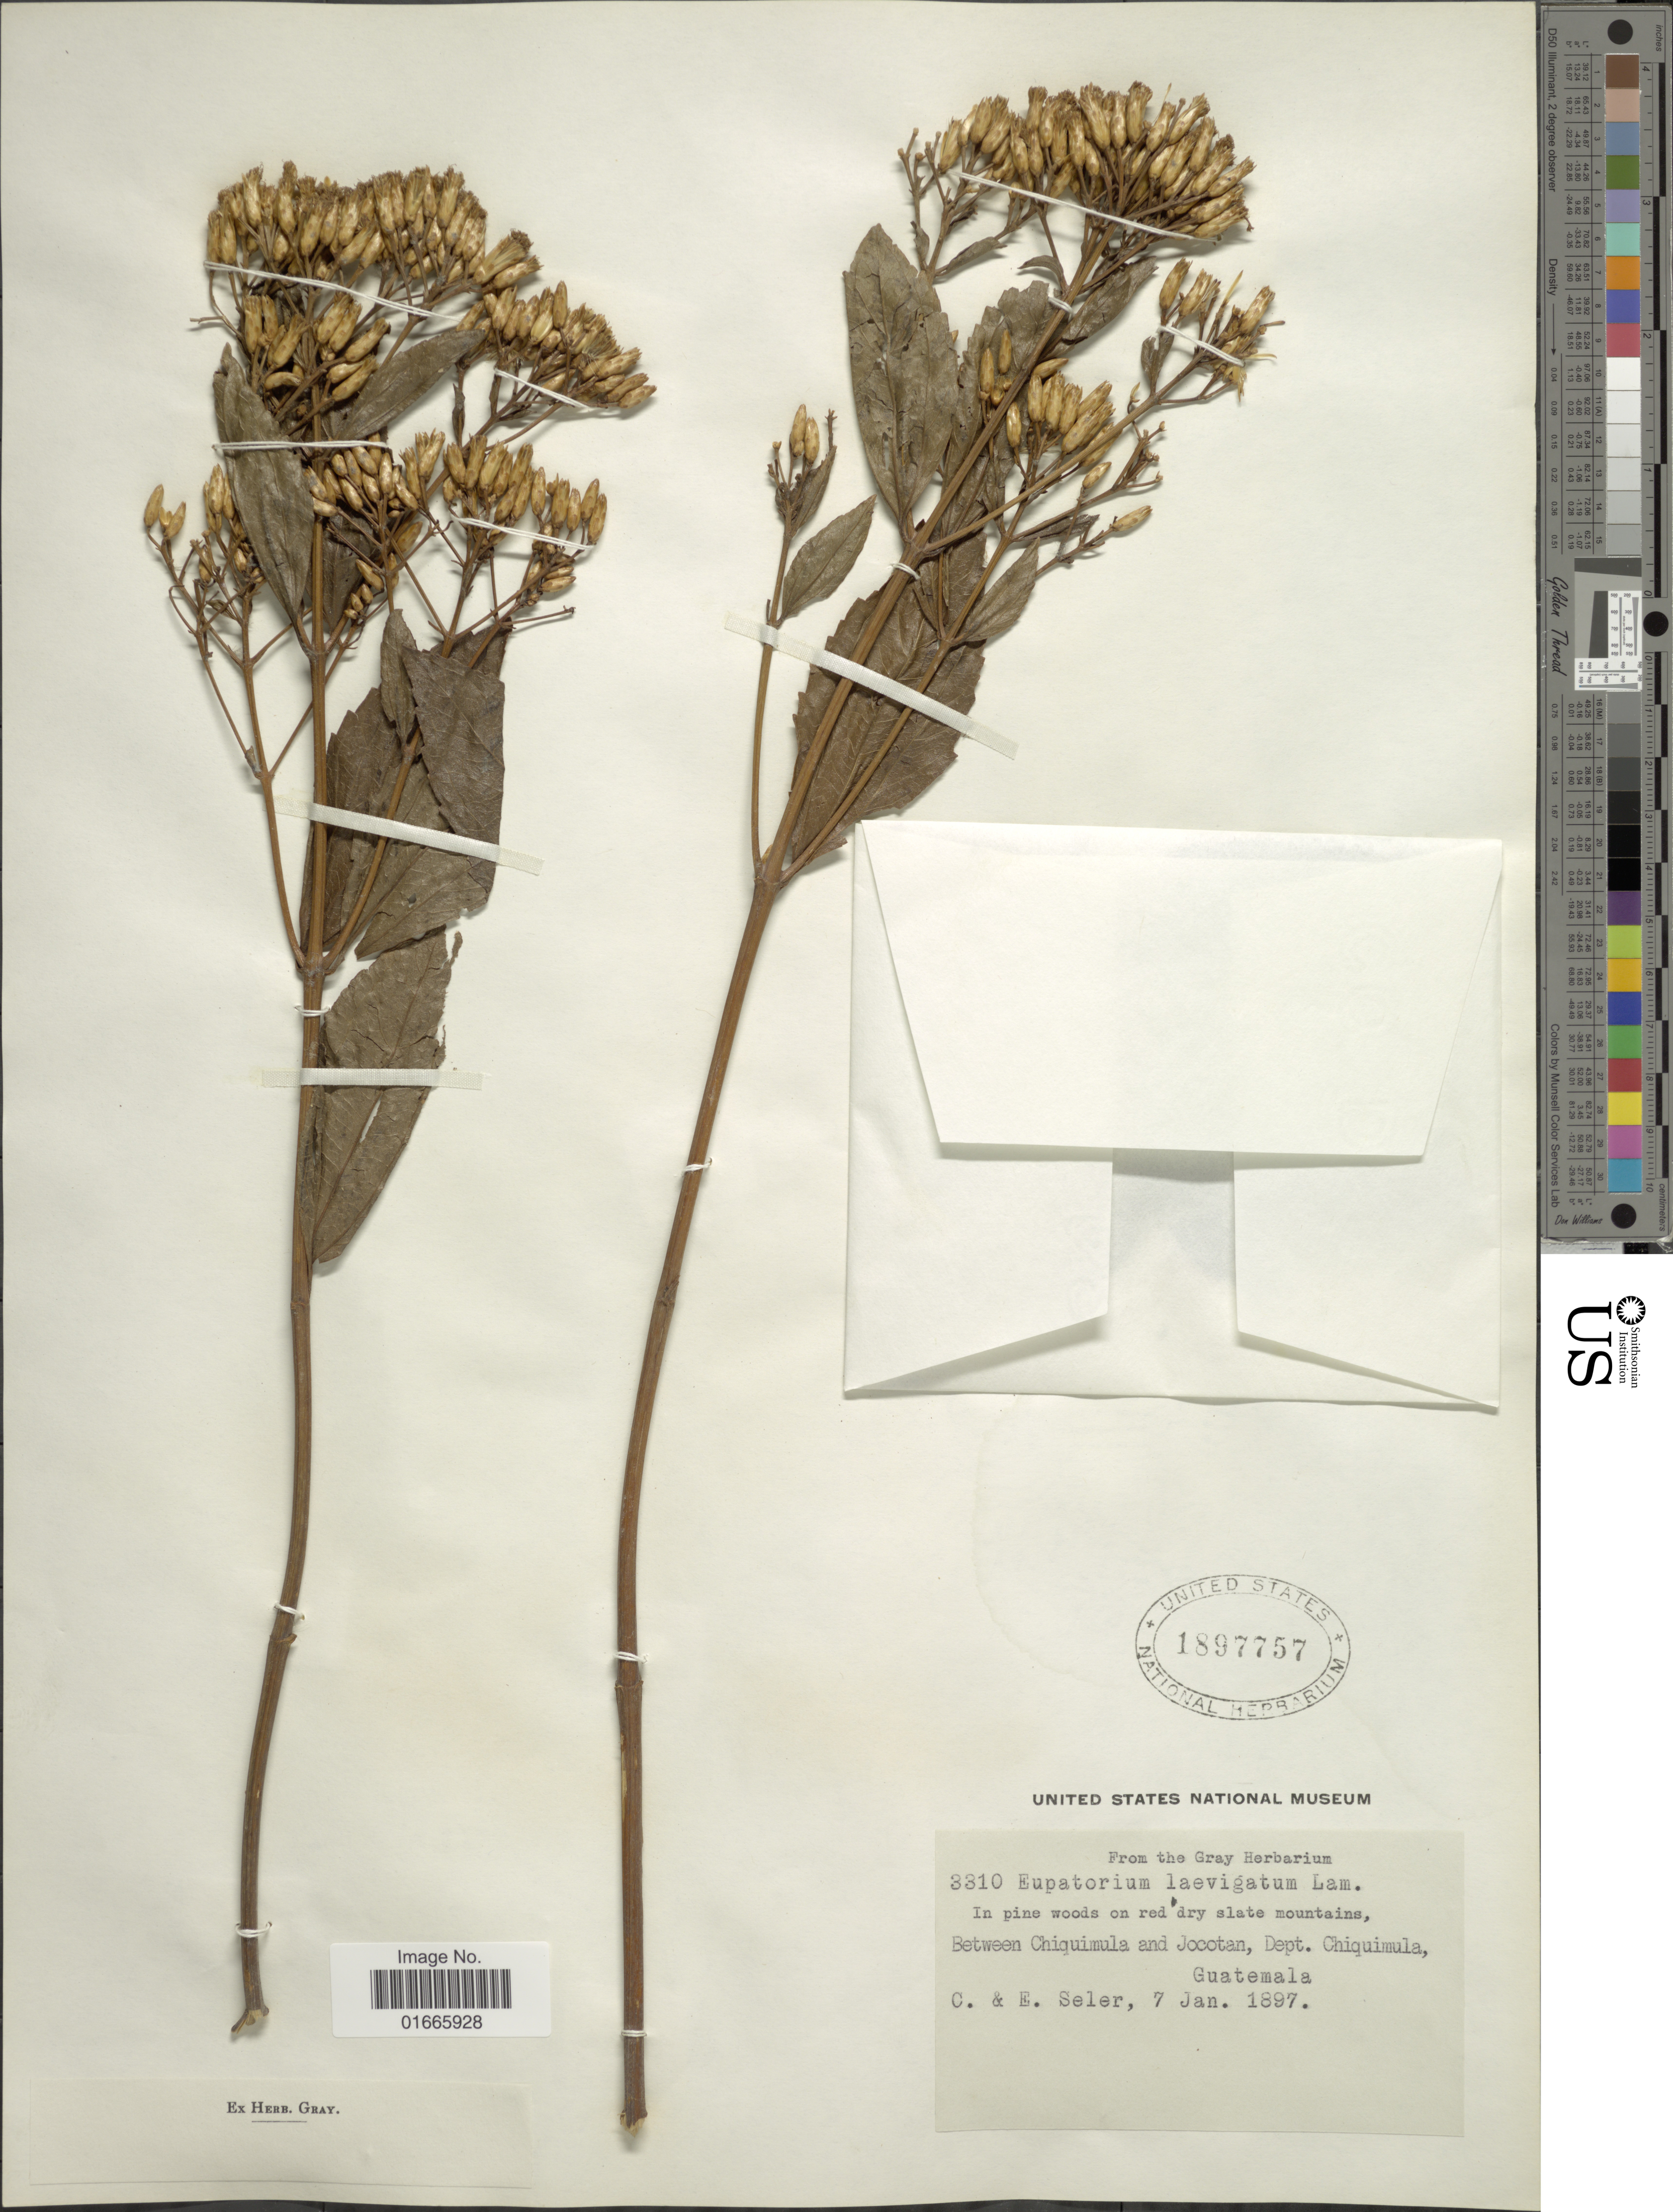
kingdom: Plantae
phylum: Tracheophyta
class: Magnoliopsida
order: Asterales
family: Asteraceae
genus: Chromolaena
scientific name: Chromolaena laevigata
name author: (Lam.) R.M. King & H. Rob.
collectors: C. Seler & E. Seler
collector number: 3310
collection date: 1897-01-07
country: Guatemala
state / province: Chiquimula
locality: Between Chiquimala and Jocotan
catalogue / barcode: US 1897757